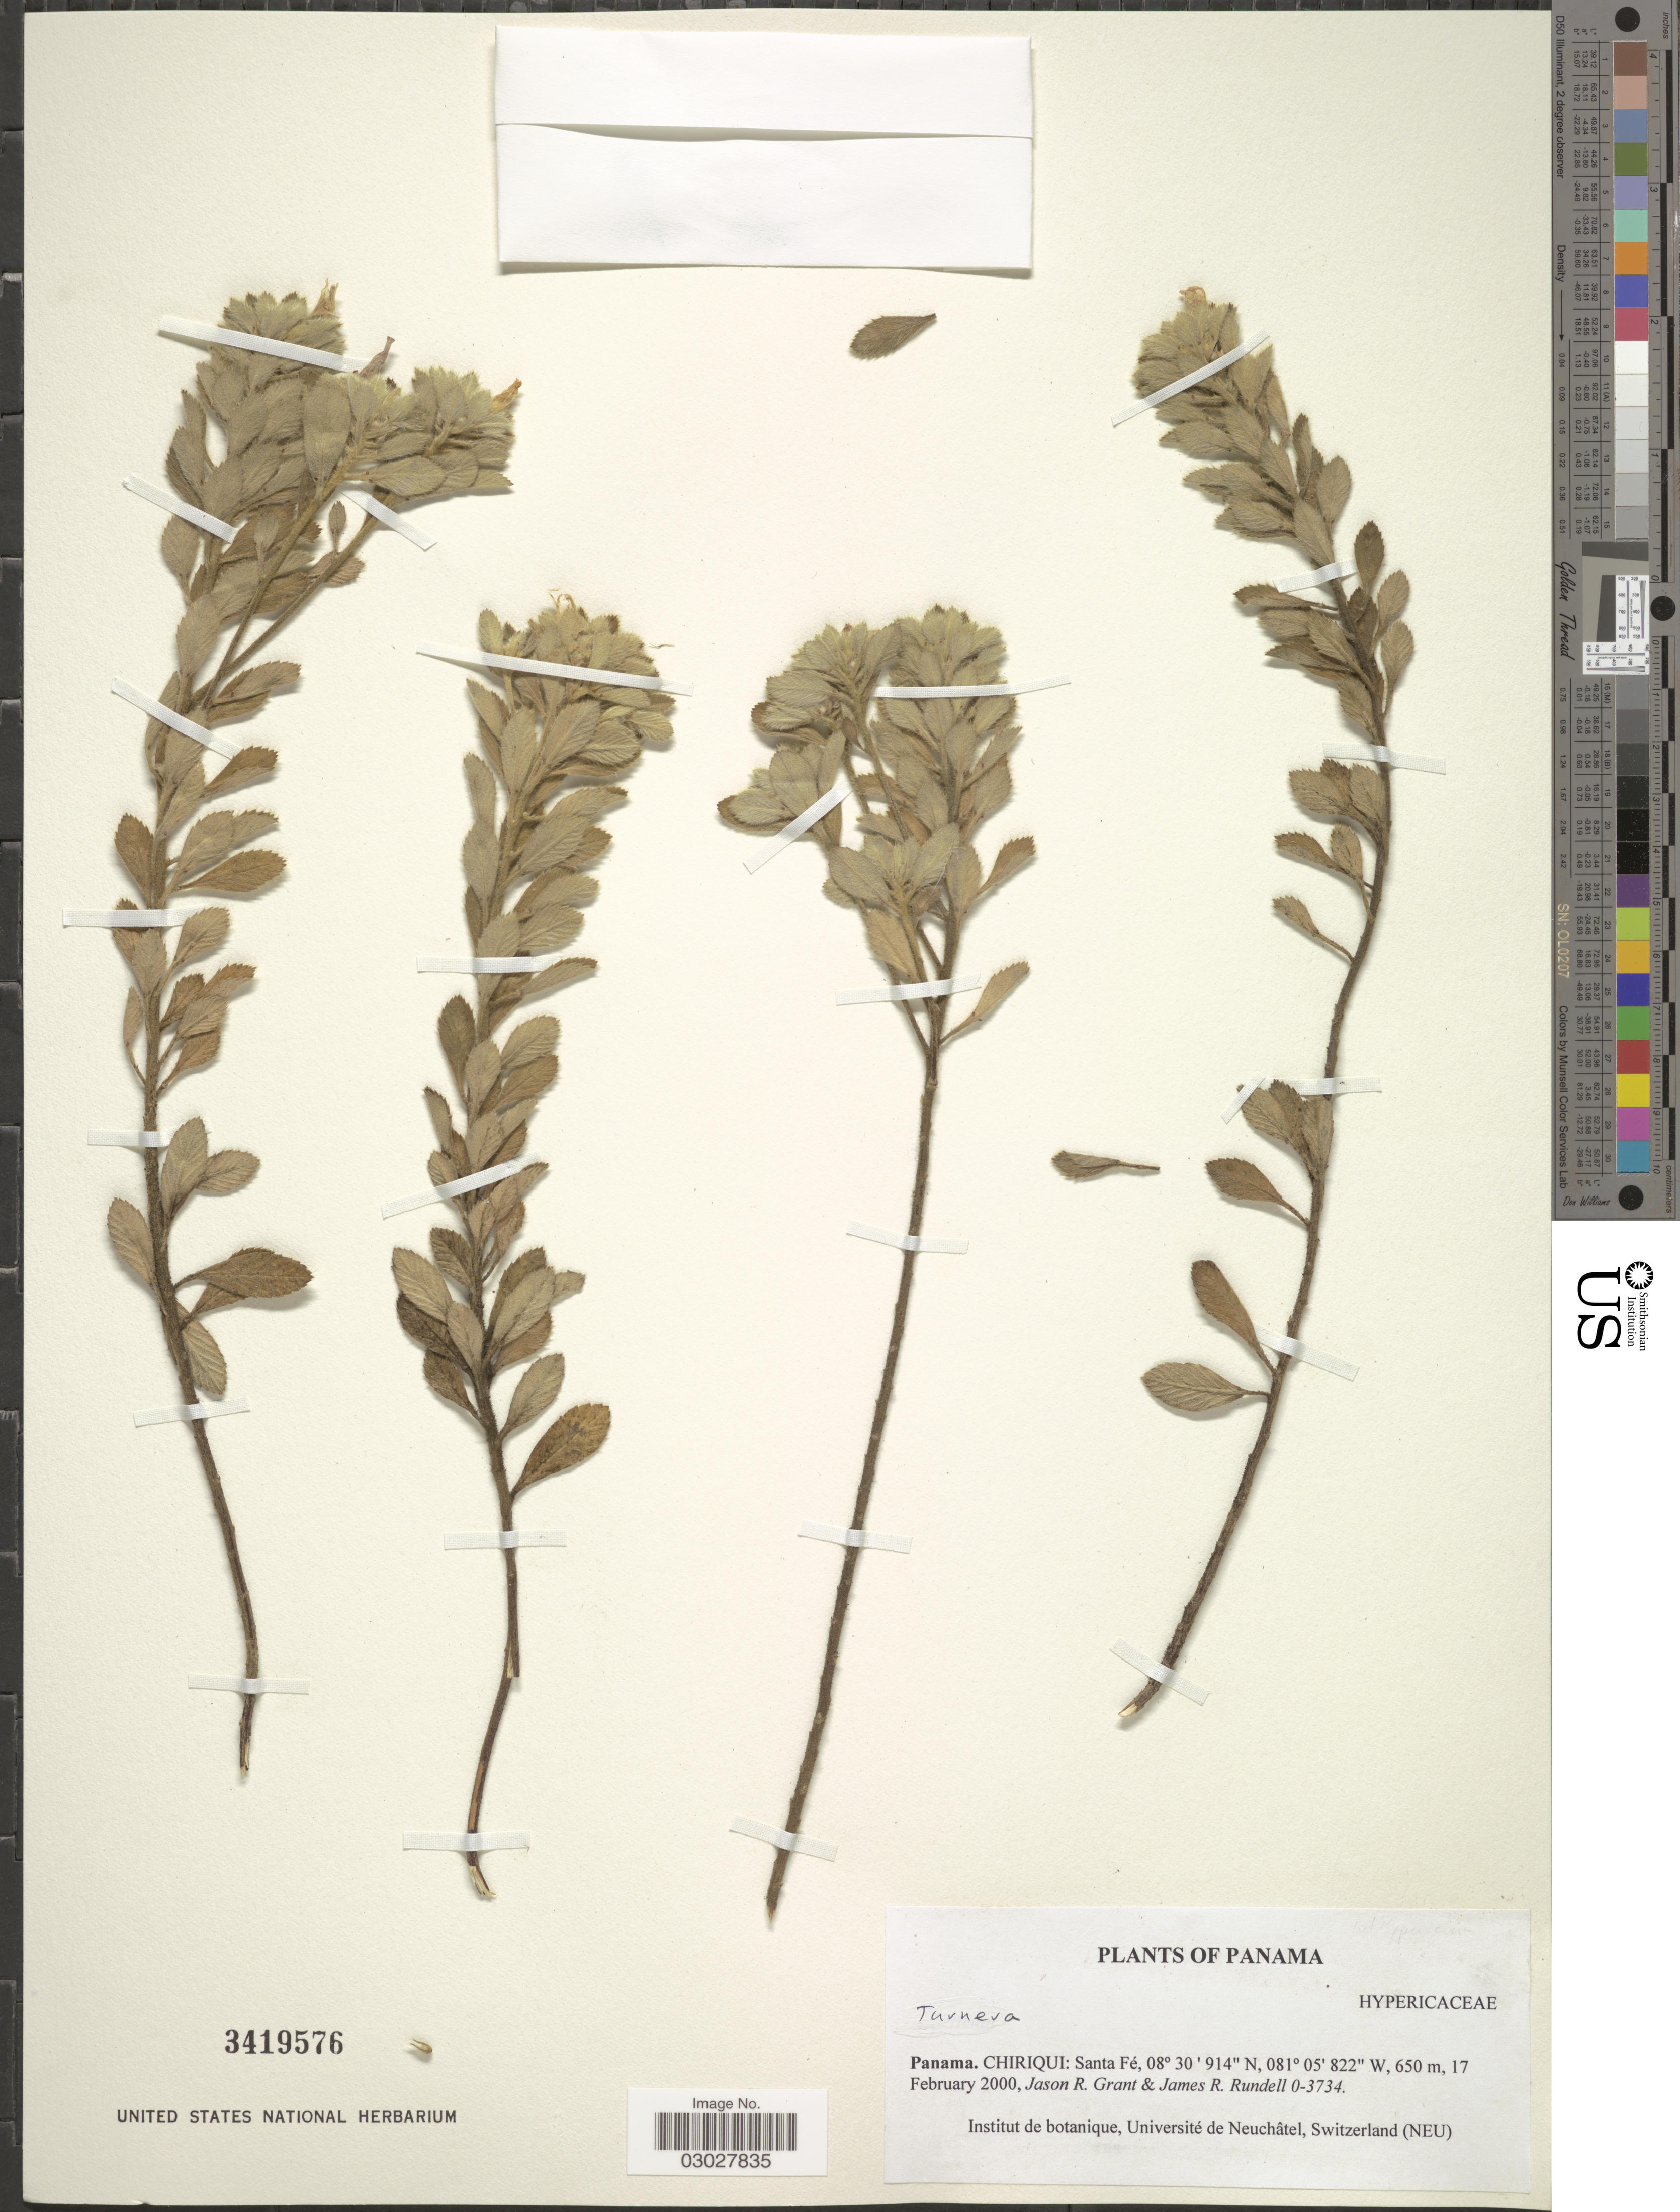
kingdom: Plantae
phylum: Tracheophyta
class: Magnoliopsida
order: Malpighiales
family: Turneraceae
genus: Turnera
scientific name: Turnera sp.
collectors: J. R. Grant & J. R. Rundell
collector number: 0-3734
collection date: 2000-02-17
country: Panama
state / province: Chiriqui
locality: Santa Fé.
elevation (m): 650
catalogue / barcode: US 3419576